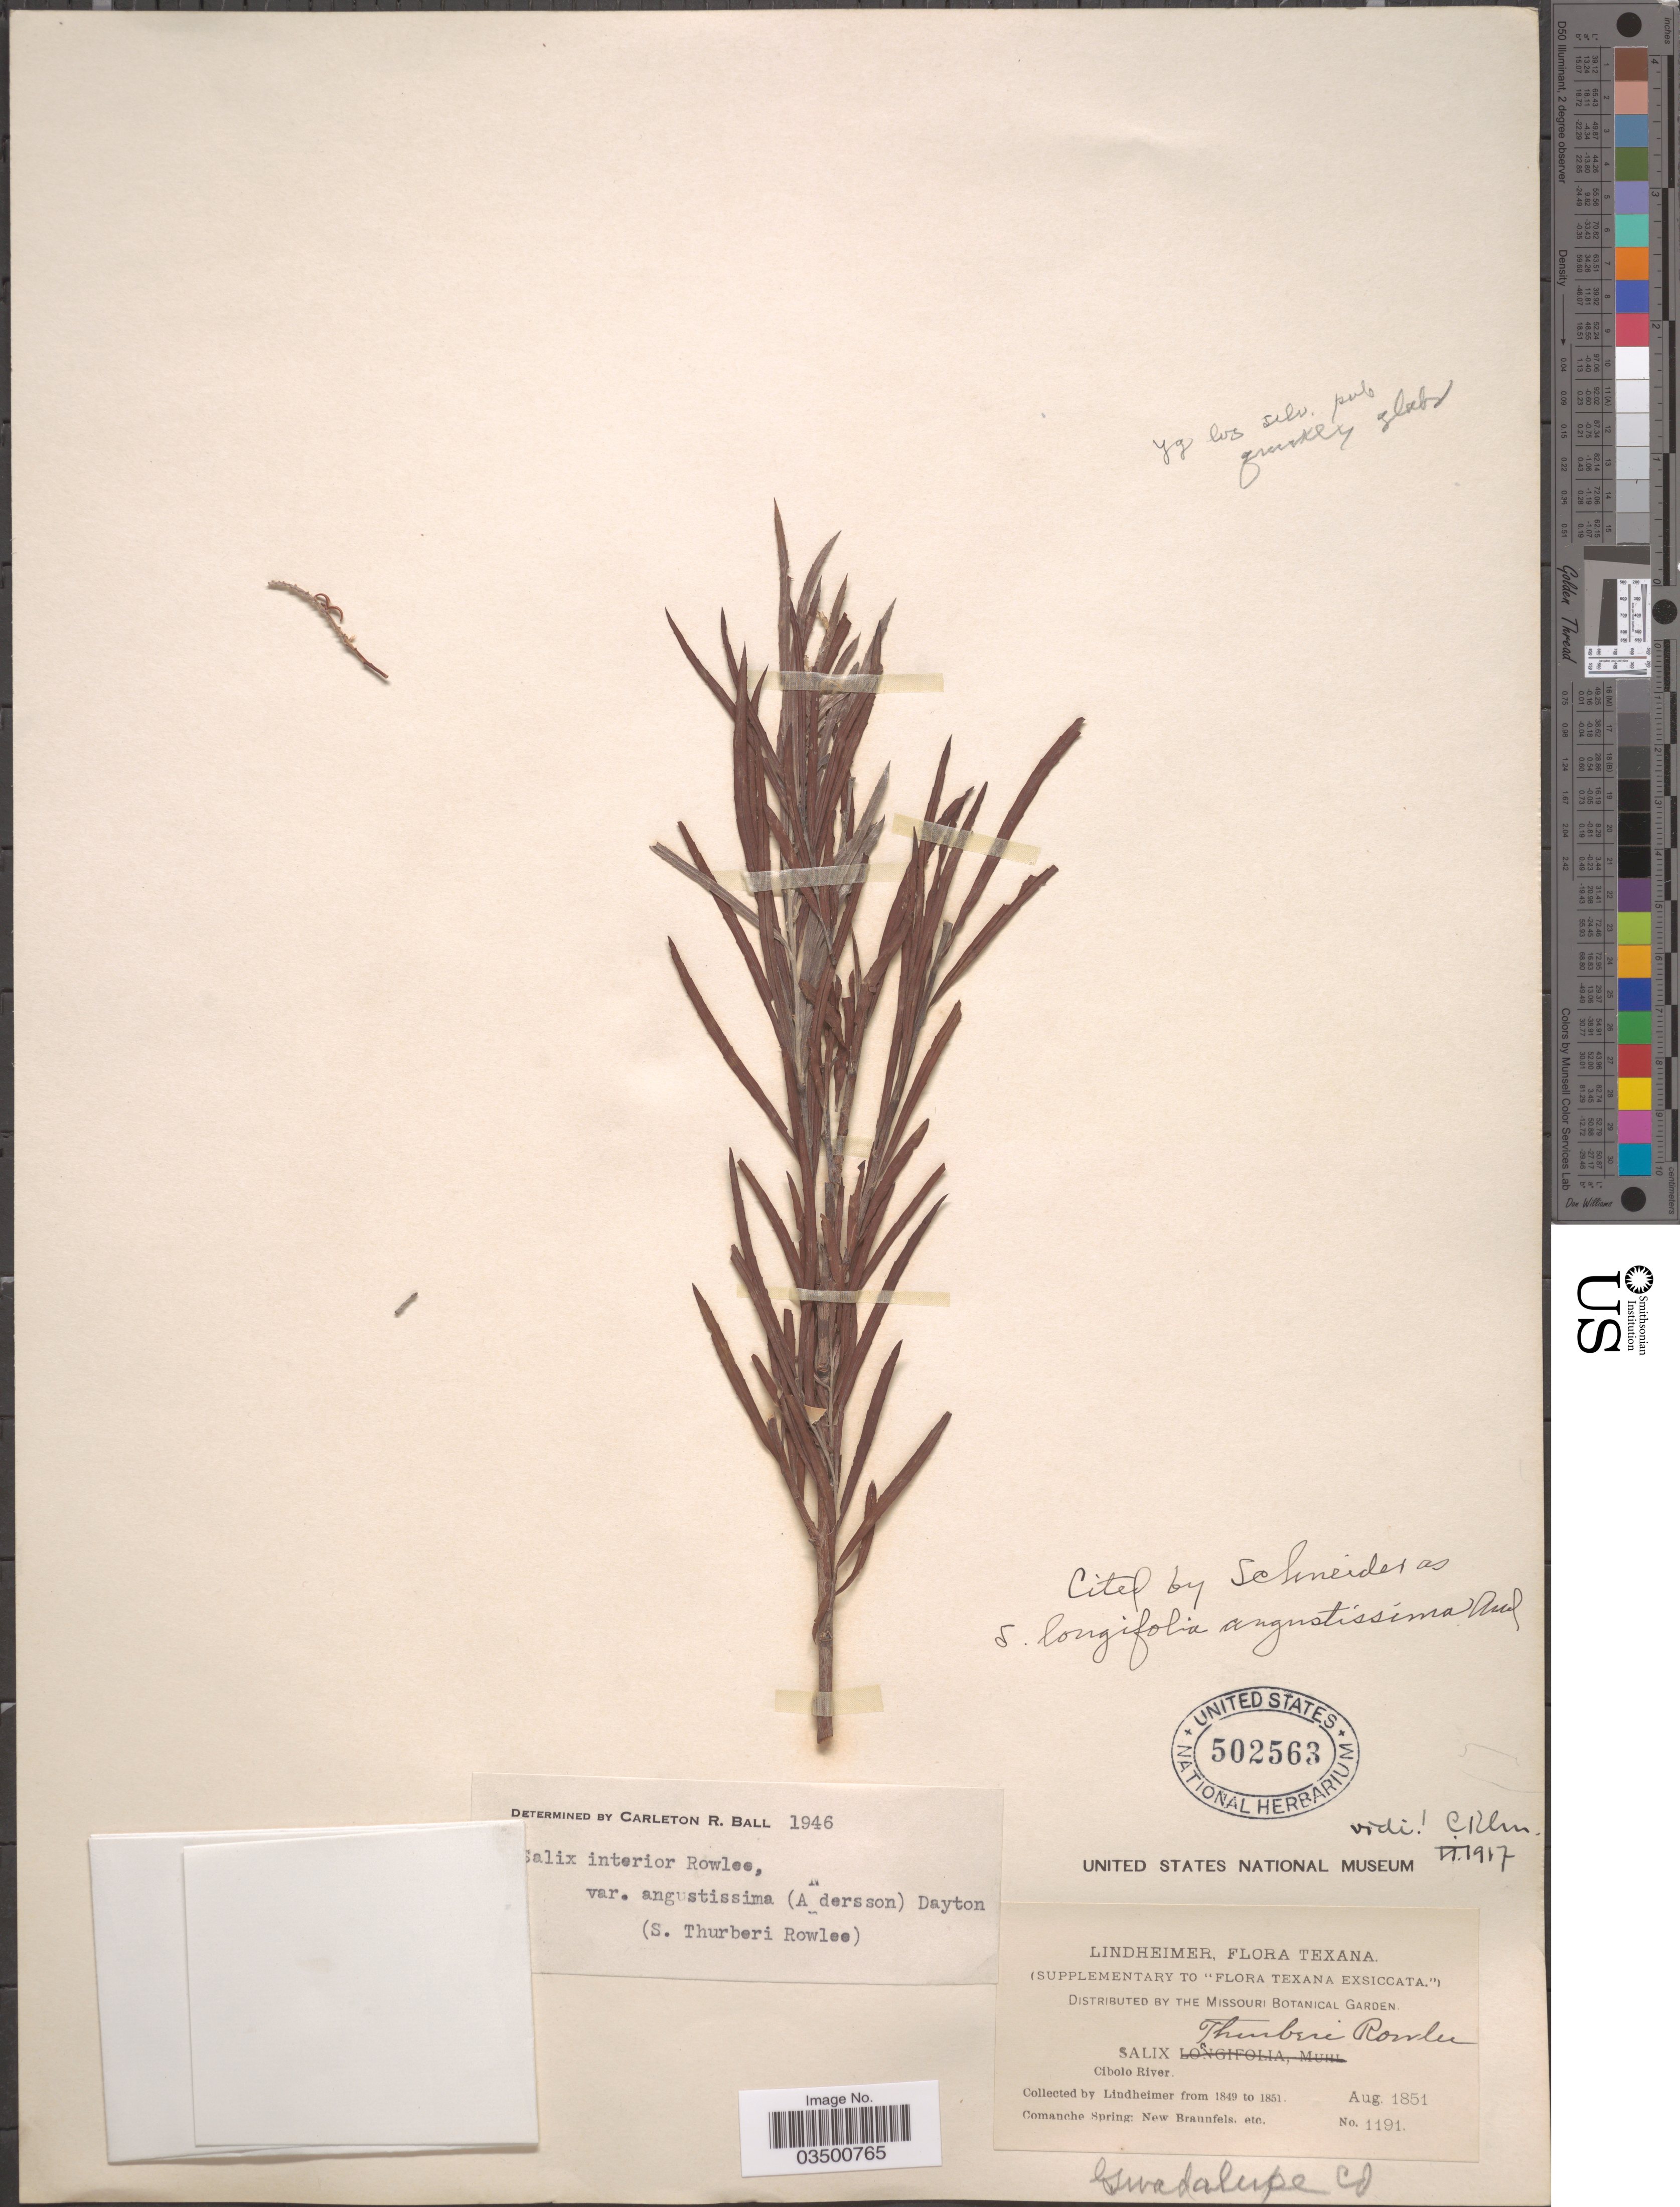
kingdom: Plantae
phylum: Tracheophyta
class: Magnoliopsida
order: Malpighiales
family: Salicaceae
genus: Salix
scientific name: Salix interior var. angustissima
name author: (Andersson) Dayton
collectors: -. Lindheimer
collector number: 1191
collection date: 1851-08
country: United States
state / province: Texas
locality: Cibolo River. Comanche Spring: New Braunfels, etc. Guadalupe Co.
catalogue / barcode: US 502563